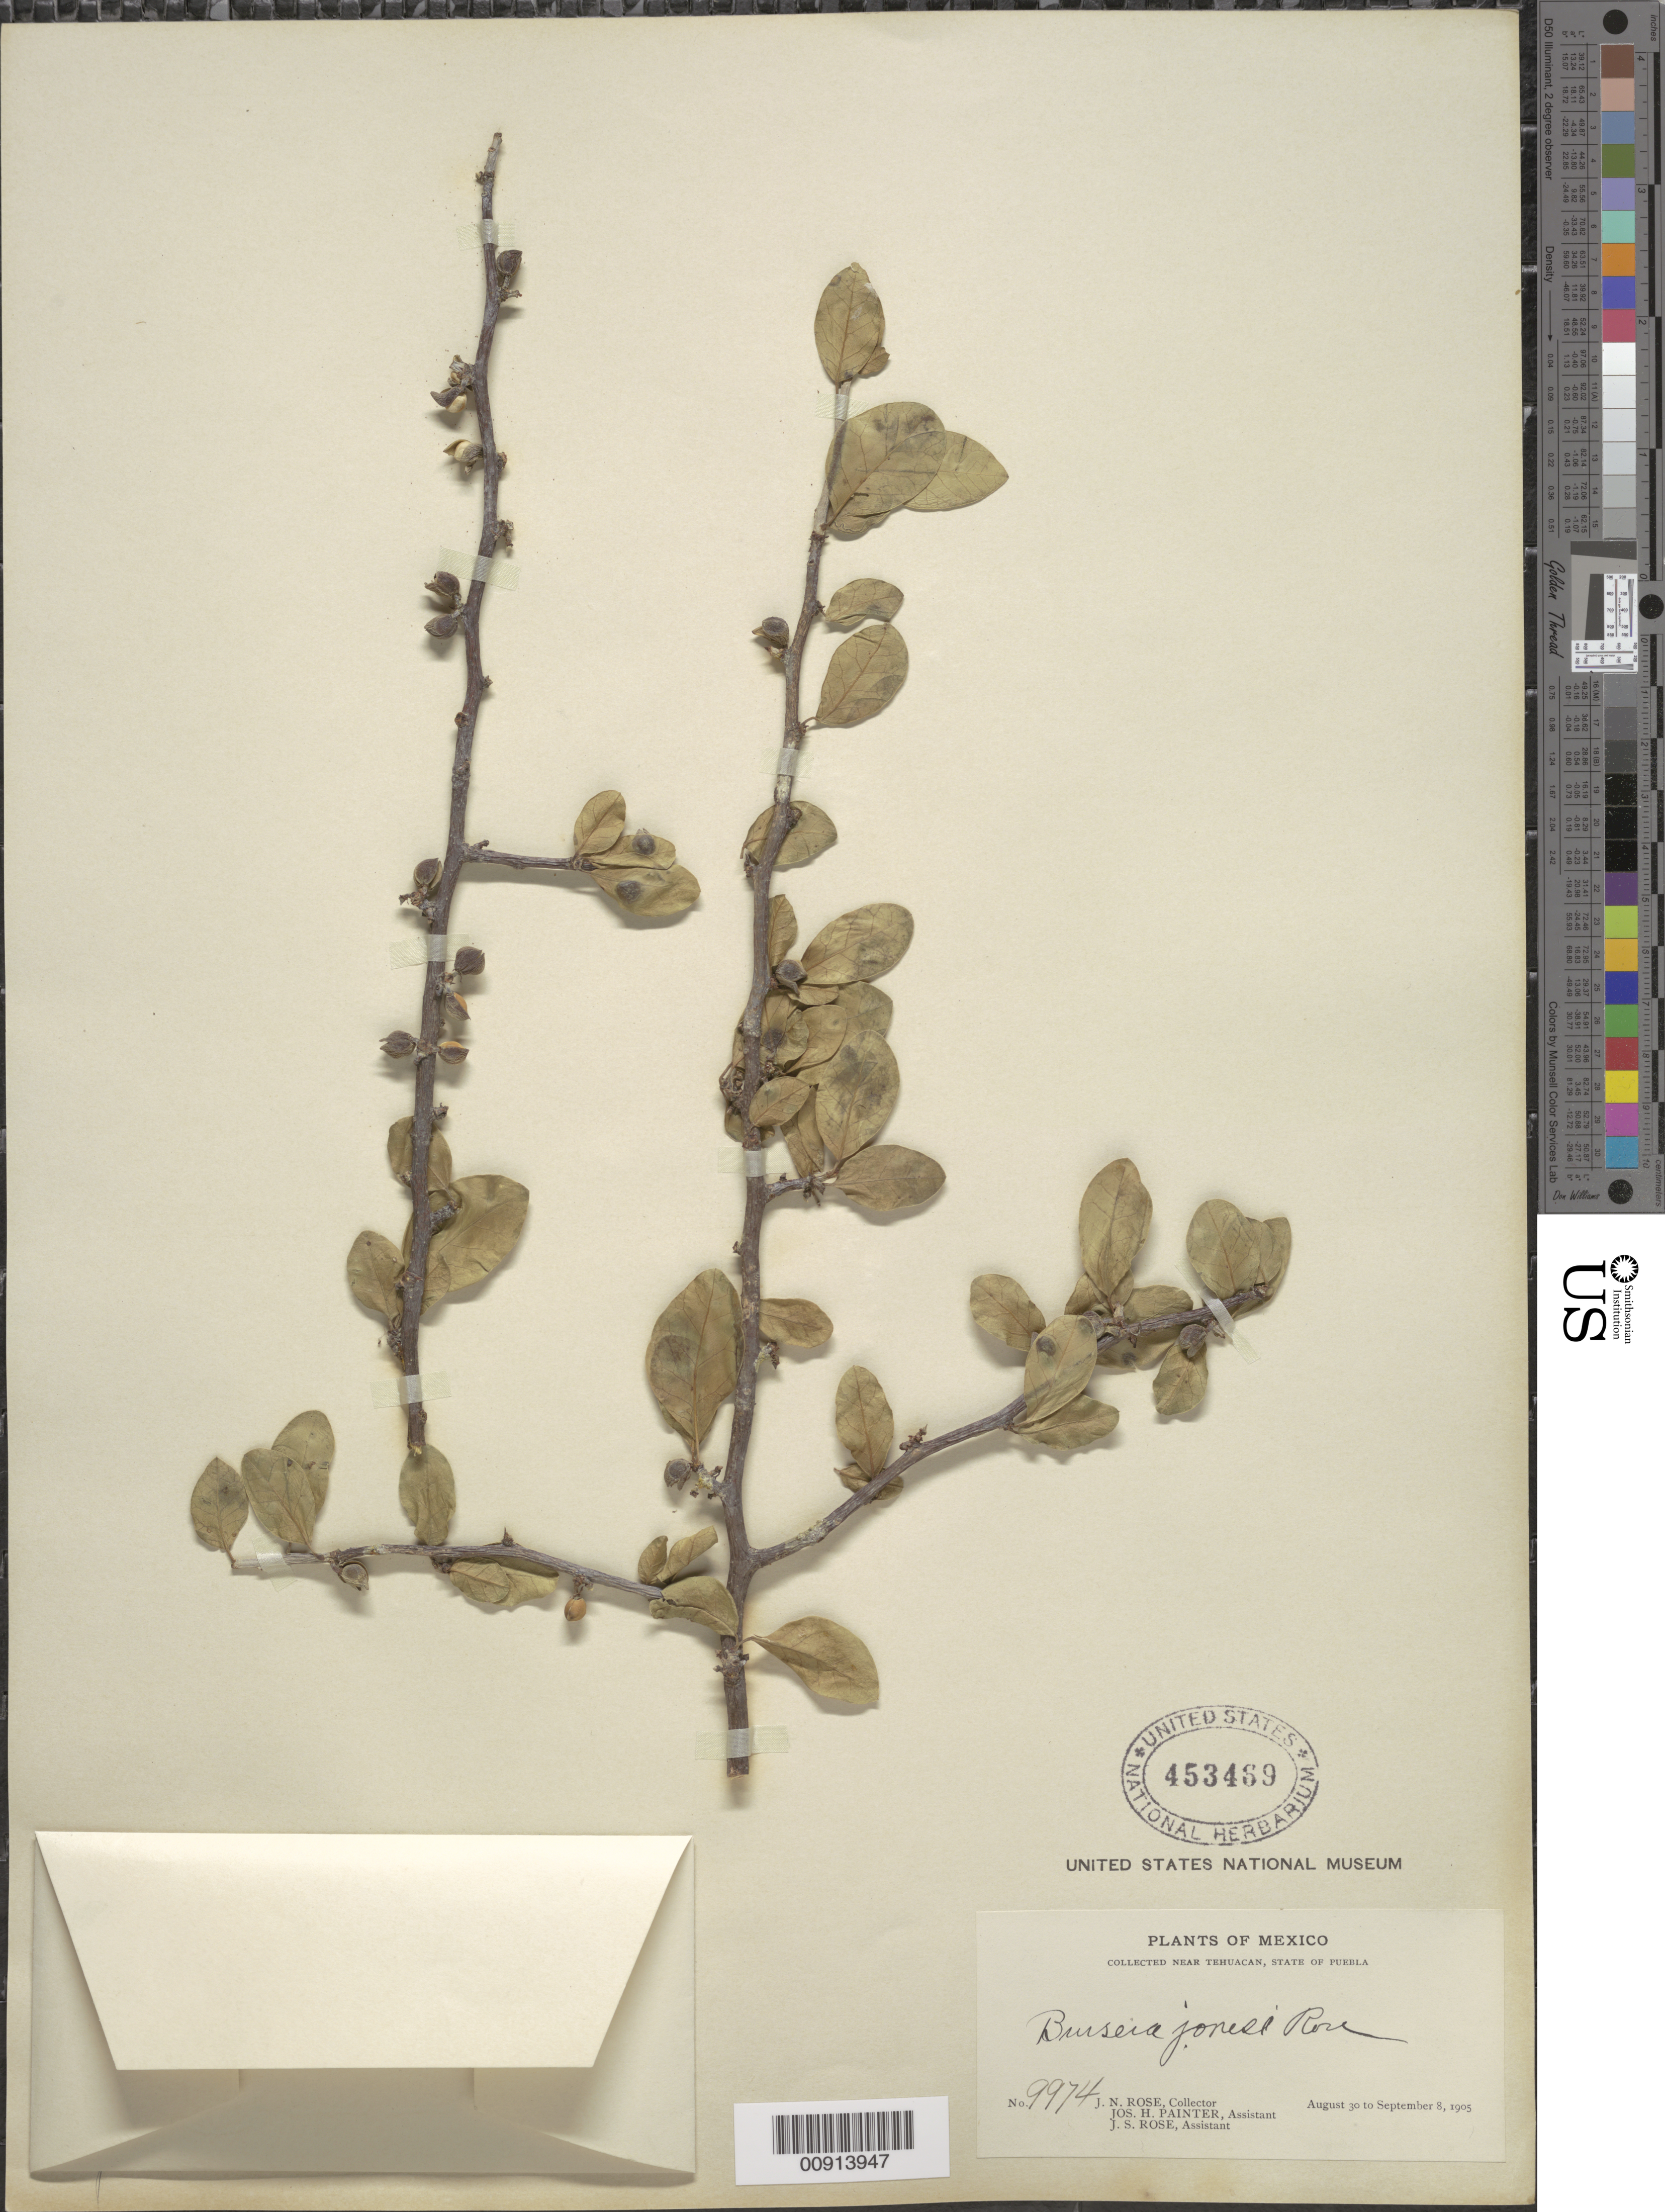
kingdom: Plantae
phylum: Tracheophyta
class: Magnoliopsida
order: Sapindales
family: Burseraceae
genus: Bursera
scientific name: Bursera schlechtendalii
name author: Engl.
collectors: J. N. Rose, J. H. Painter & J. S. Rose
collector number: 9974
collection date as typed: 30 Aug 1905 to 08 Sep 1905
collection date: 1905-08-30/1905-09-08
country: Mexico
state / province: Puebla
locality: Near Tehuacán, State of Puebla.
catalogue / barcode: US 453469